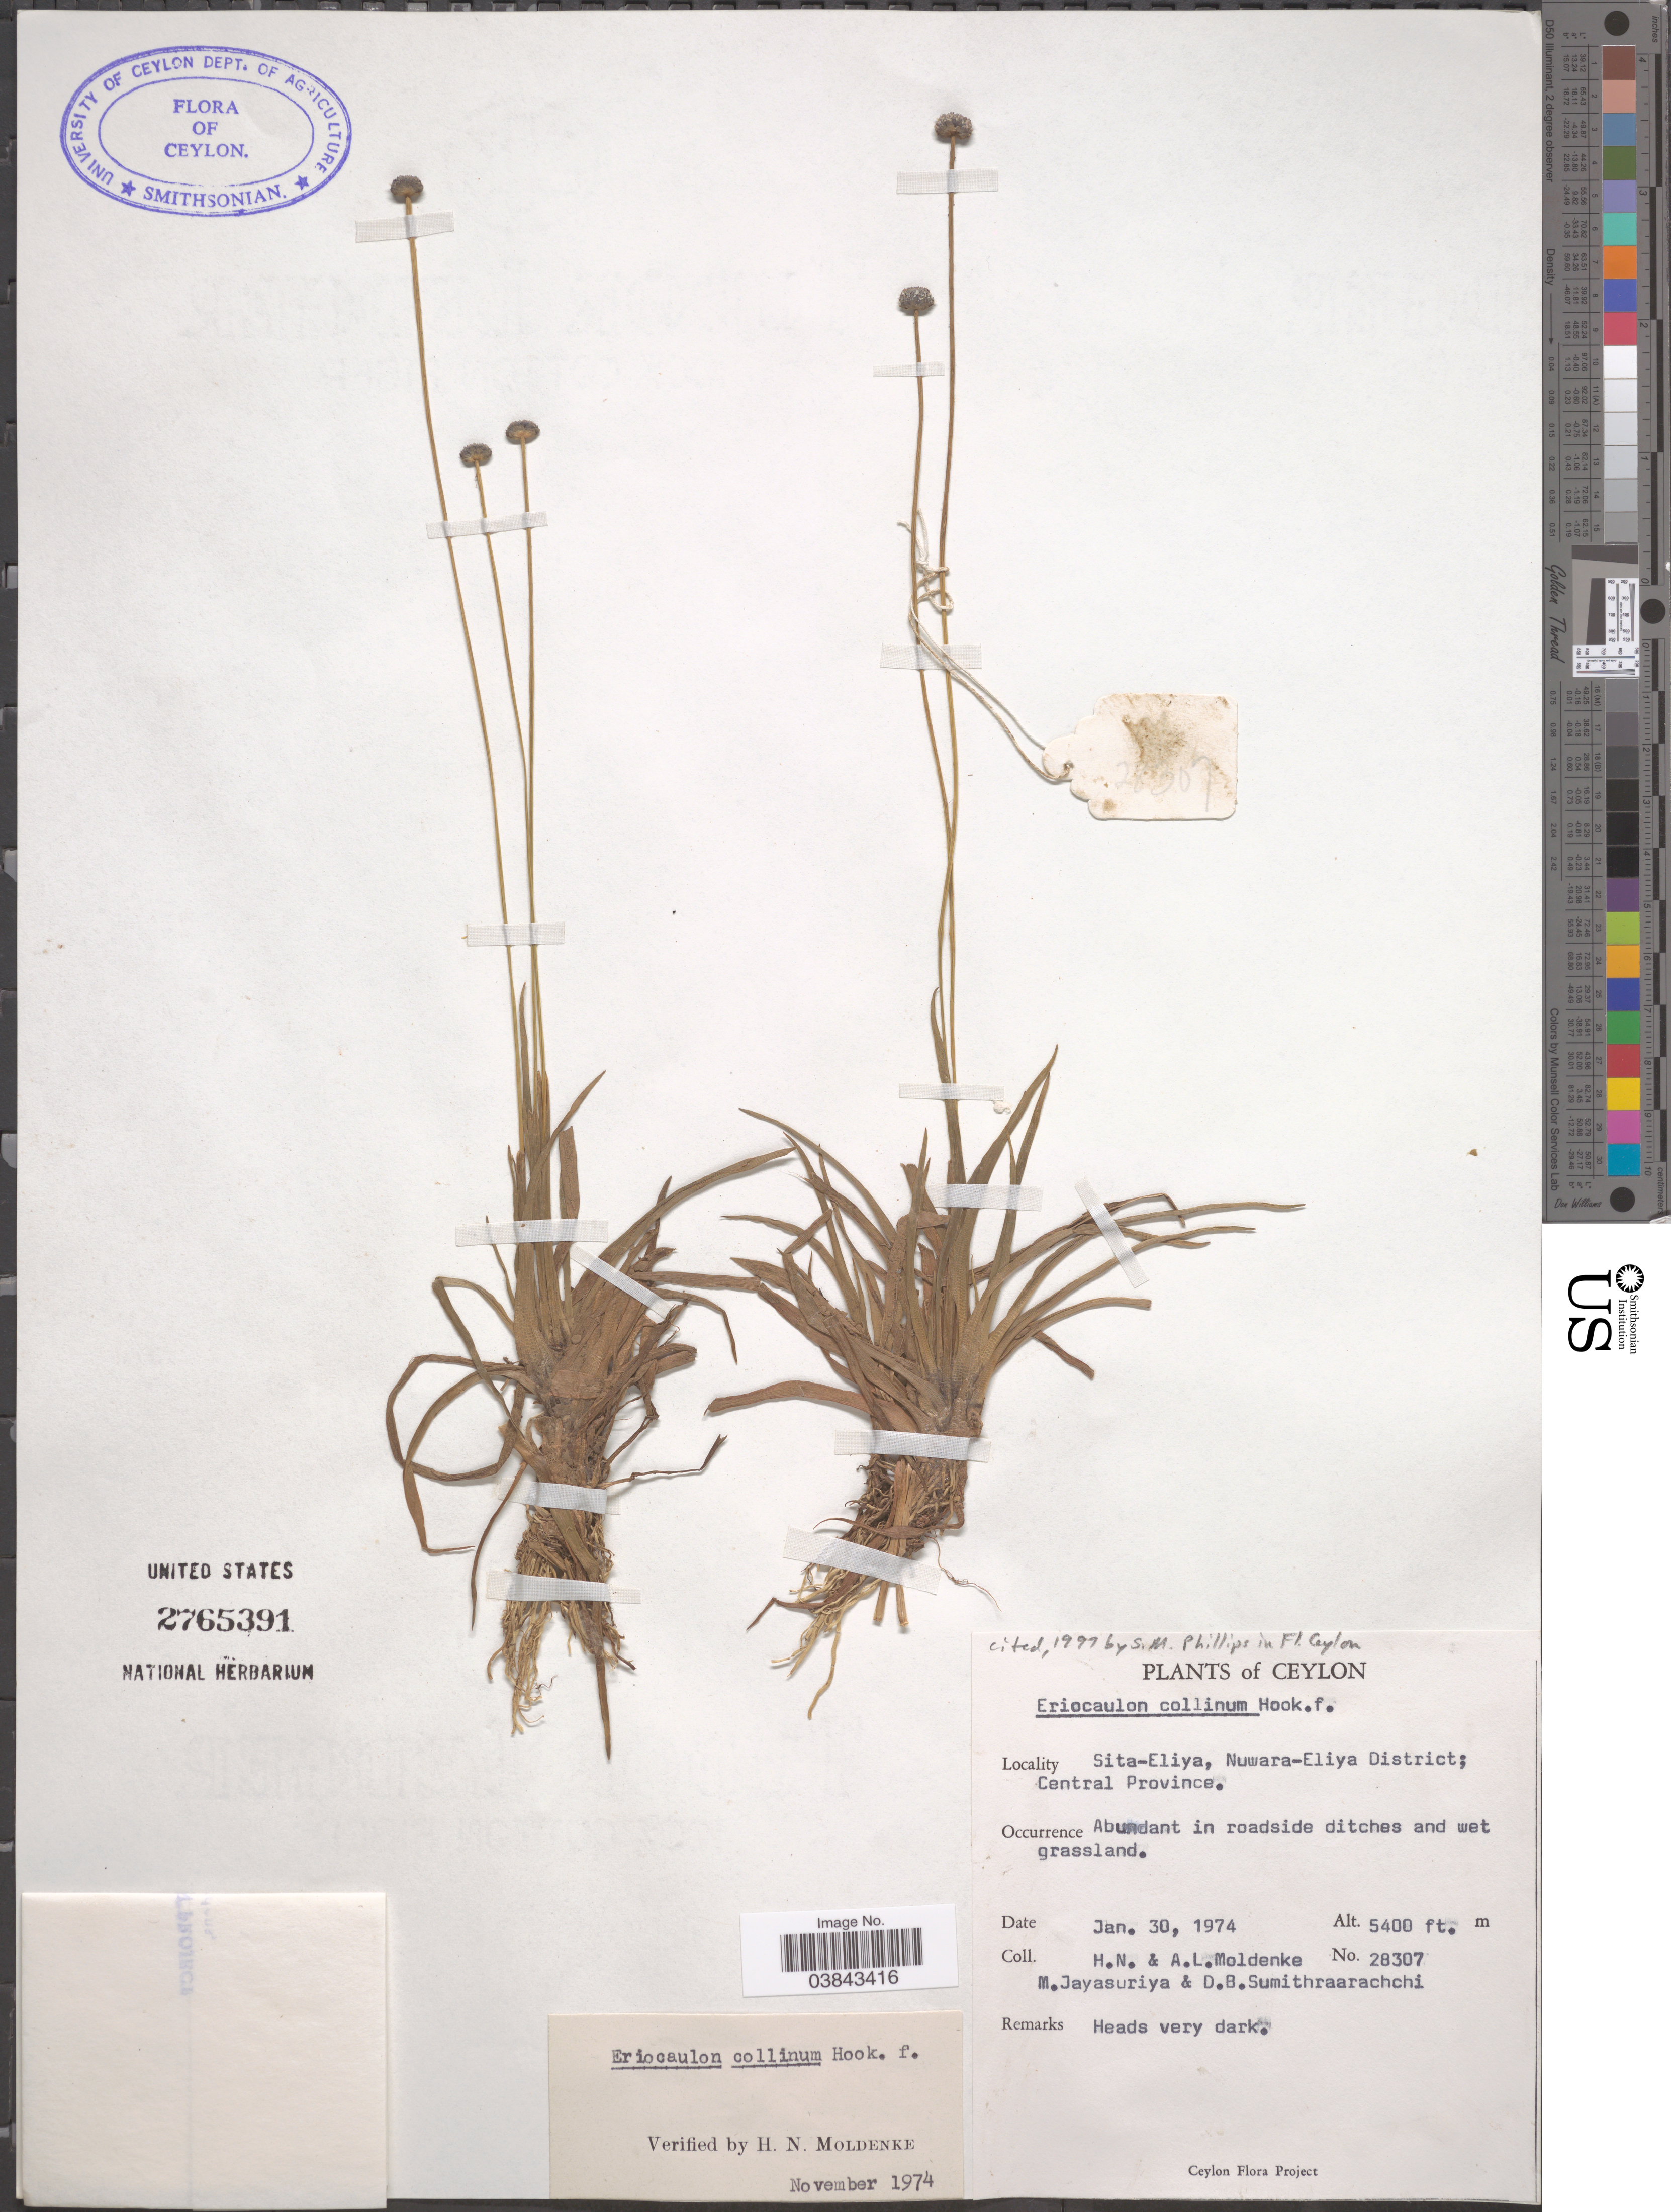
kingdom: Plantae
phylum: Tracheophyta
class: Liliopsida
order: Poales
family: Eriocaulaceae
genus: Eriocaulon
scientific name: Eriocaulon collinum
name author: Hook. f.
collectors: H. N. Moldenke, A. L. Moldenke, M. Jayasuriya & D. B. Sumithraarachchi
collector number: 28307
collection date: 1974-01-30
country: Sri Lanka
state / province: Central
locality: Ceylon. Sita-Eliya, Nuwara-Eliya District; Central Province.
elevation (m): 1646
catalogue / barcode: US 2765391